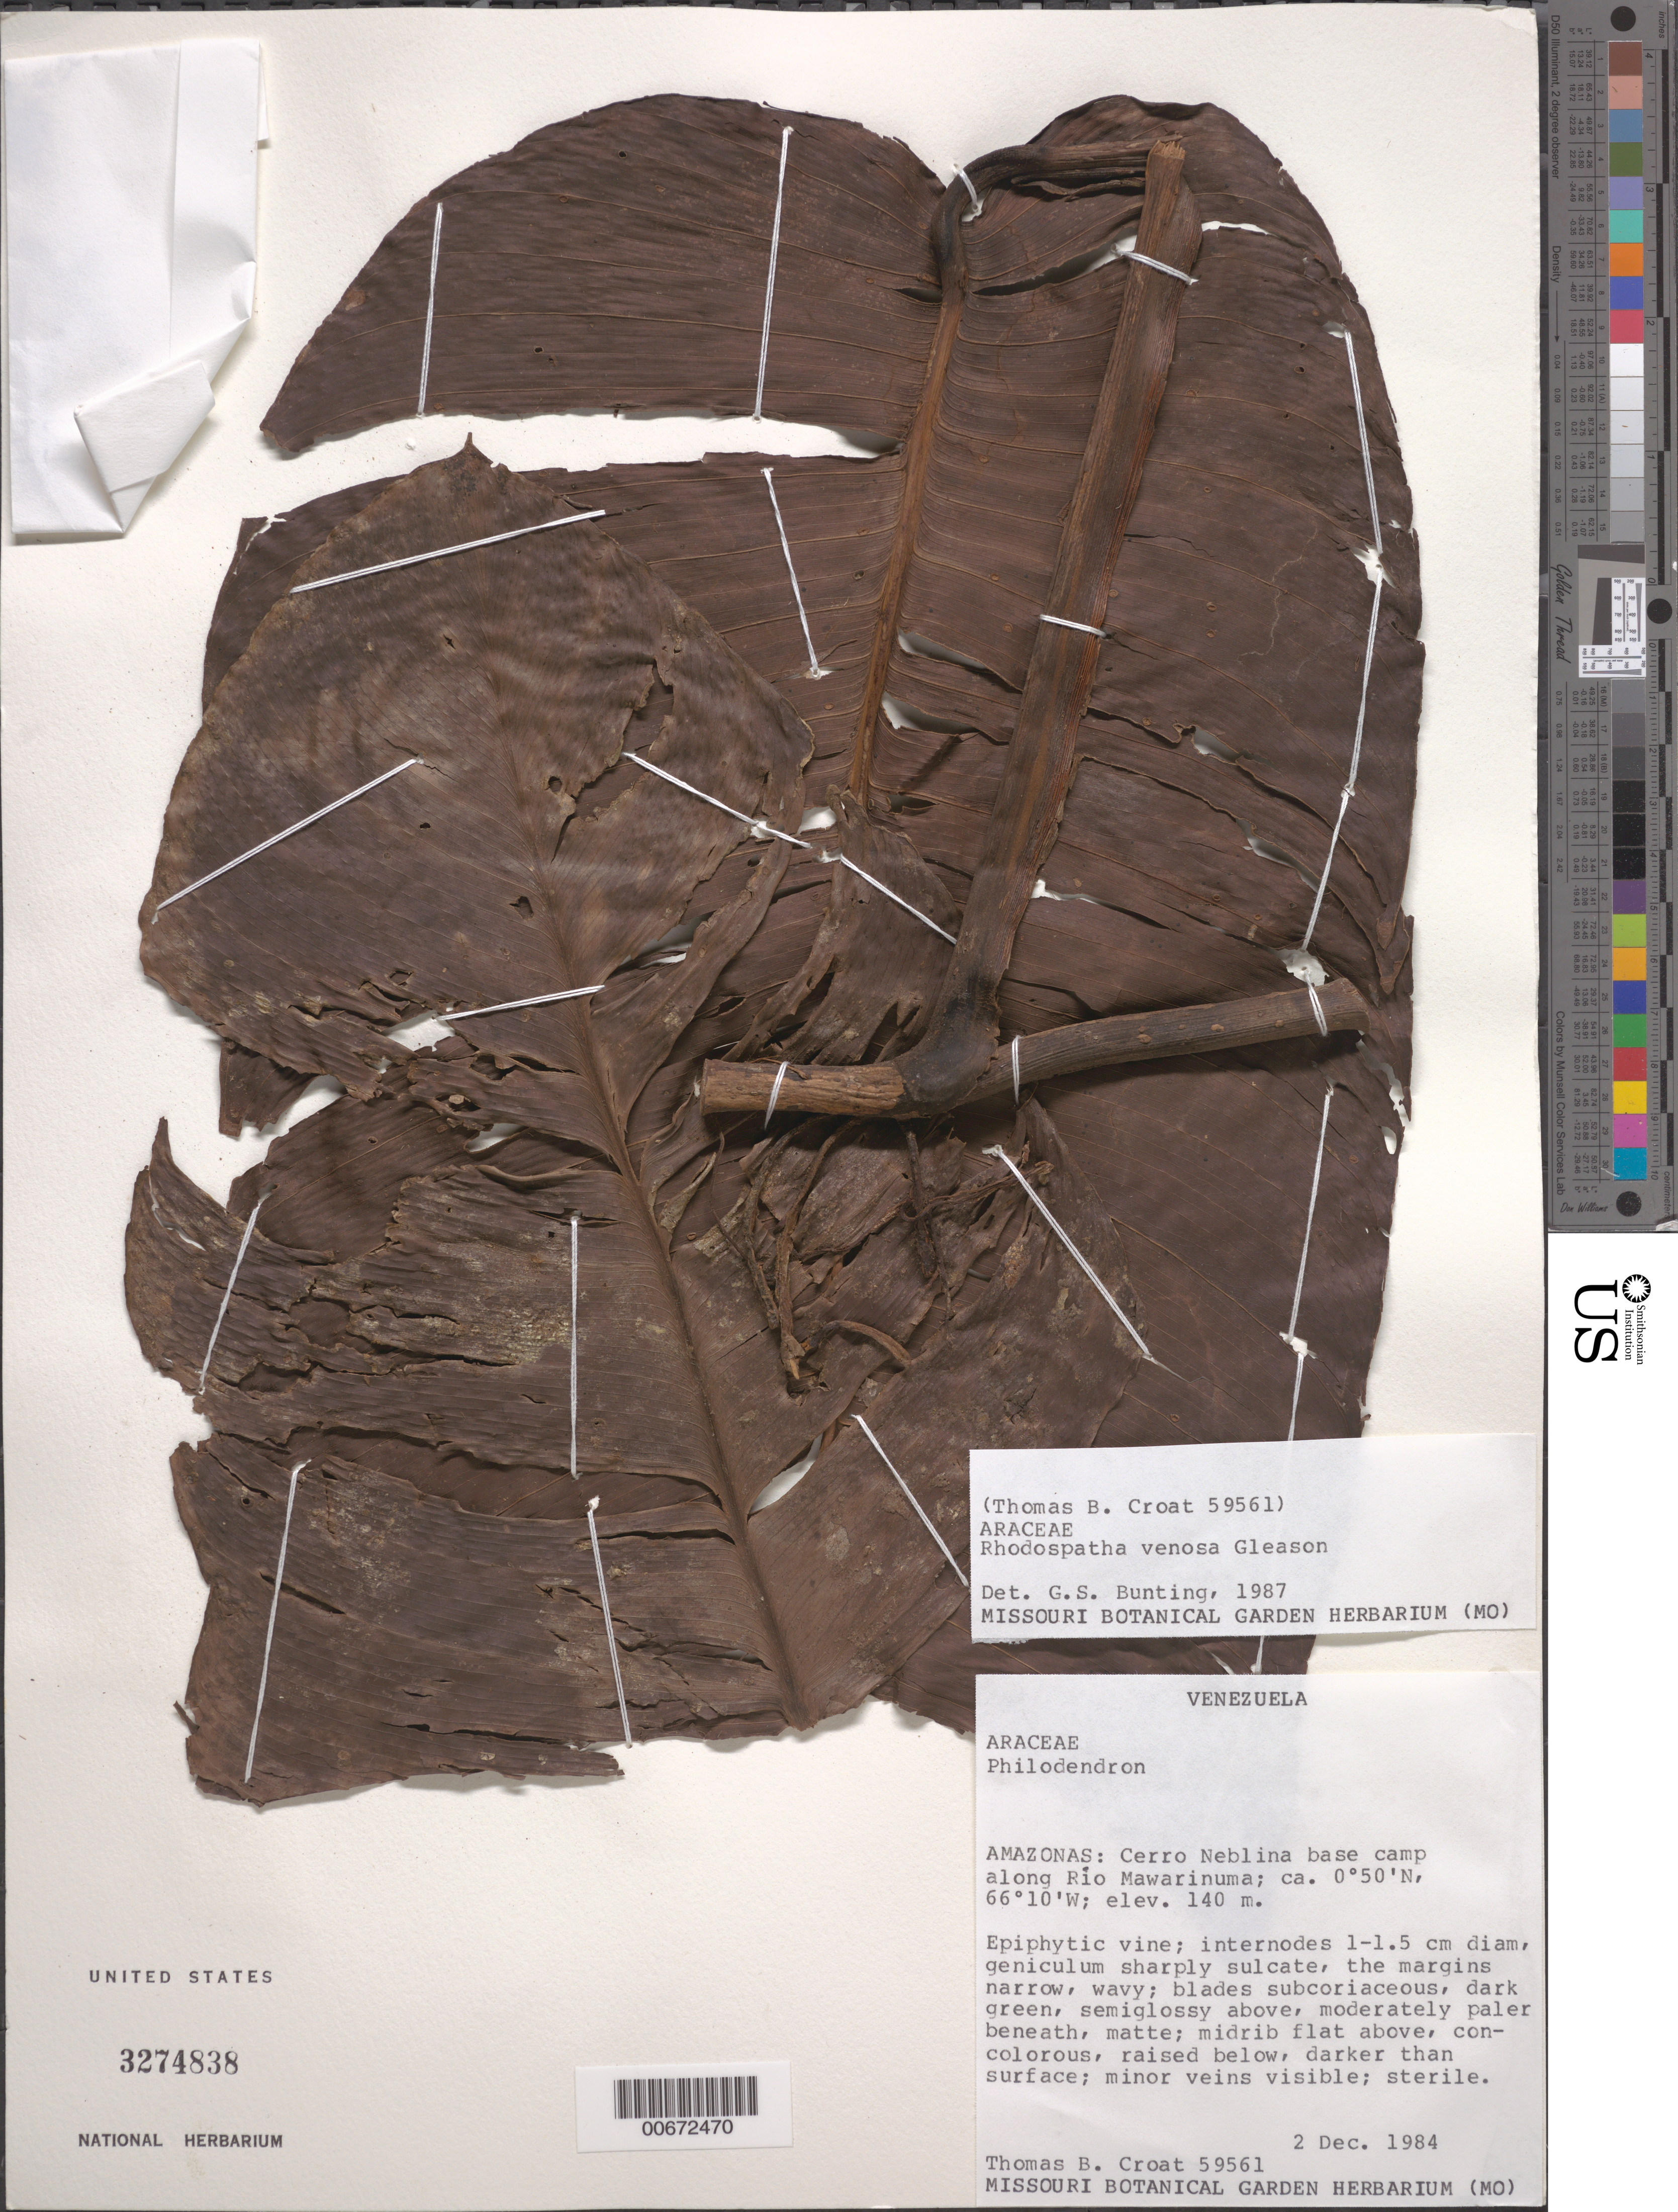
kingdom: Plantae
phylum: Tracheophyta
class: Liliopsida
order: Alismatales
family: Araceae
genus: Rhodospatha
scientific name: Rhodospatha venosa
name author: Gleason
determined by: Bunting, G. S.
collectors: T. B. Croat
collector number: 59561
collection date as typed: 2-Dec-84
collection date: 1984-12-02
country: Venezuela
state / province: Amazonas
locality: Cerro Neblina Base Camp, along Río Mawarinuma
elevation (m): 140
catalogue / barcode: US 3274838